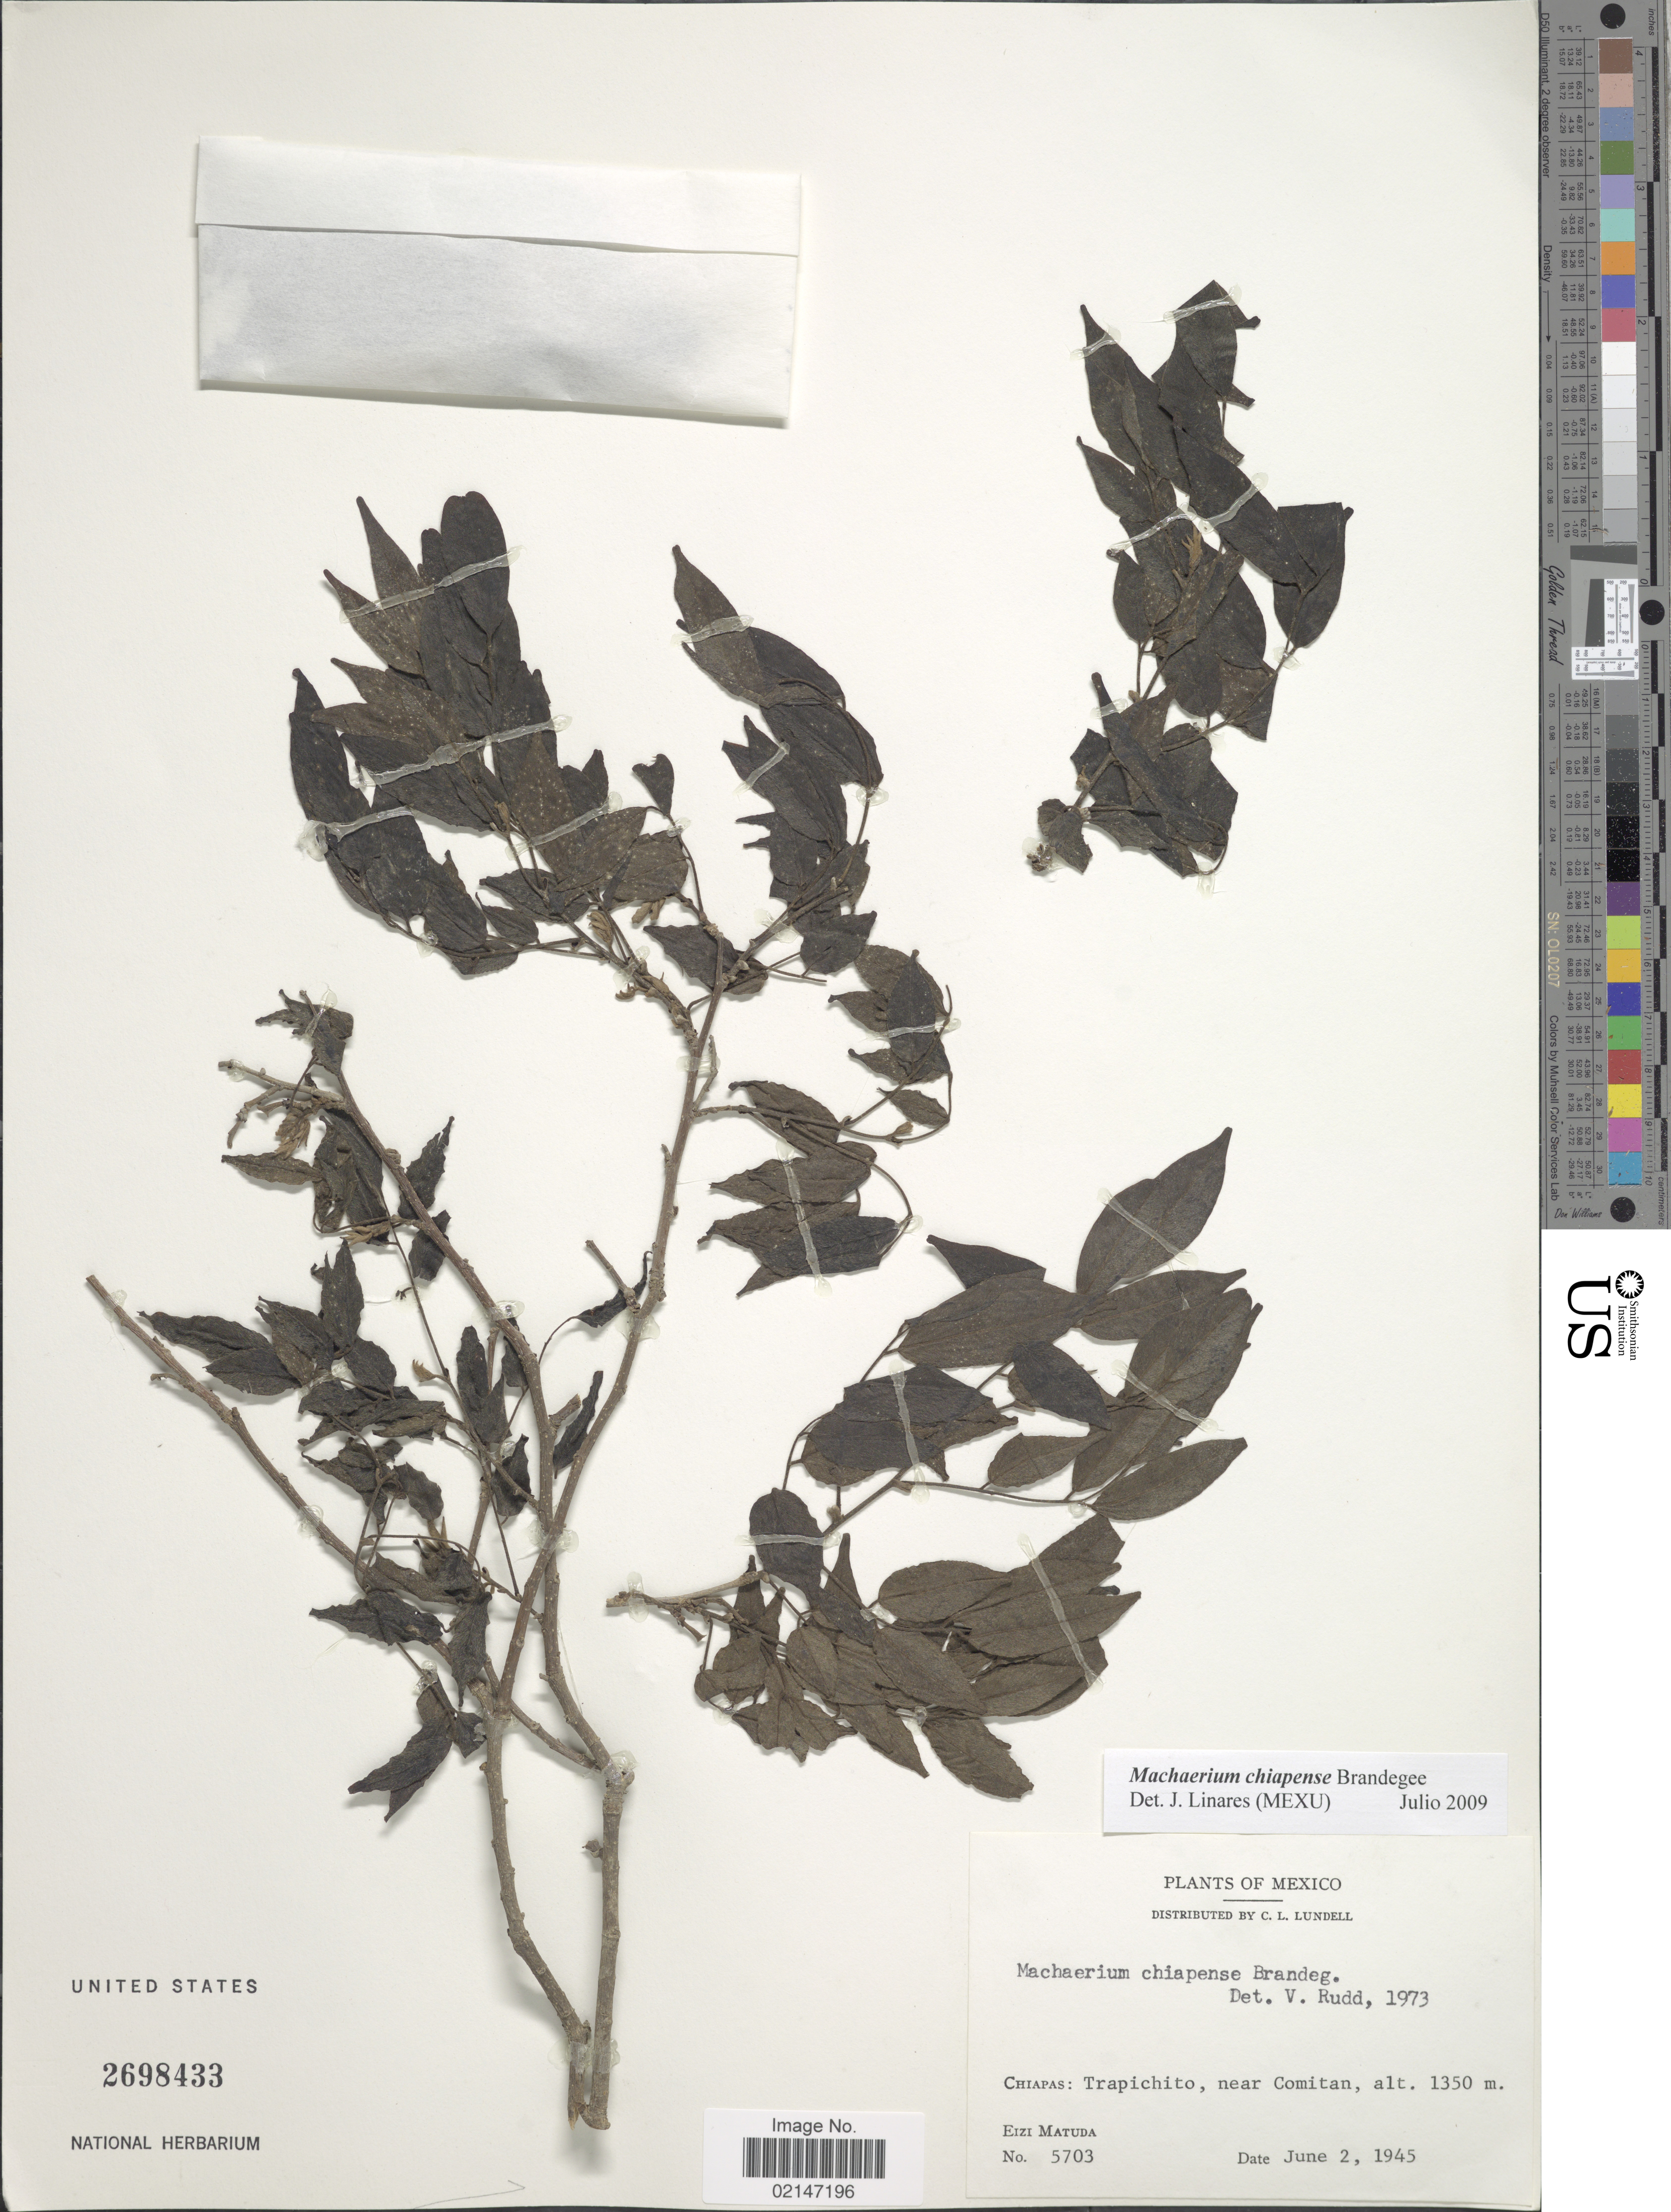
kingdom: Plantae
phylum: Tracheophyta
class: Magnoliopsida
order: Fabales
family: Fabaceae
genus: Machaerium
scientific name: Machaerium chiapense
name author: T.S. Brandg.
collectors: E. Matuda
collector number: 5703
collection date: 1945-06-02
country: Mexico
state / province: Chiapas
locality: Trapichito, near Comitan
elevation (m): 1350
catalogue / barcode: US 2698433